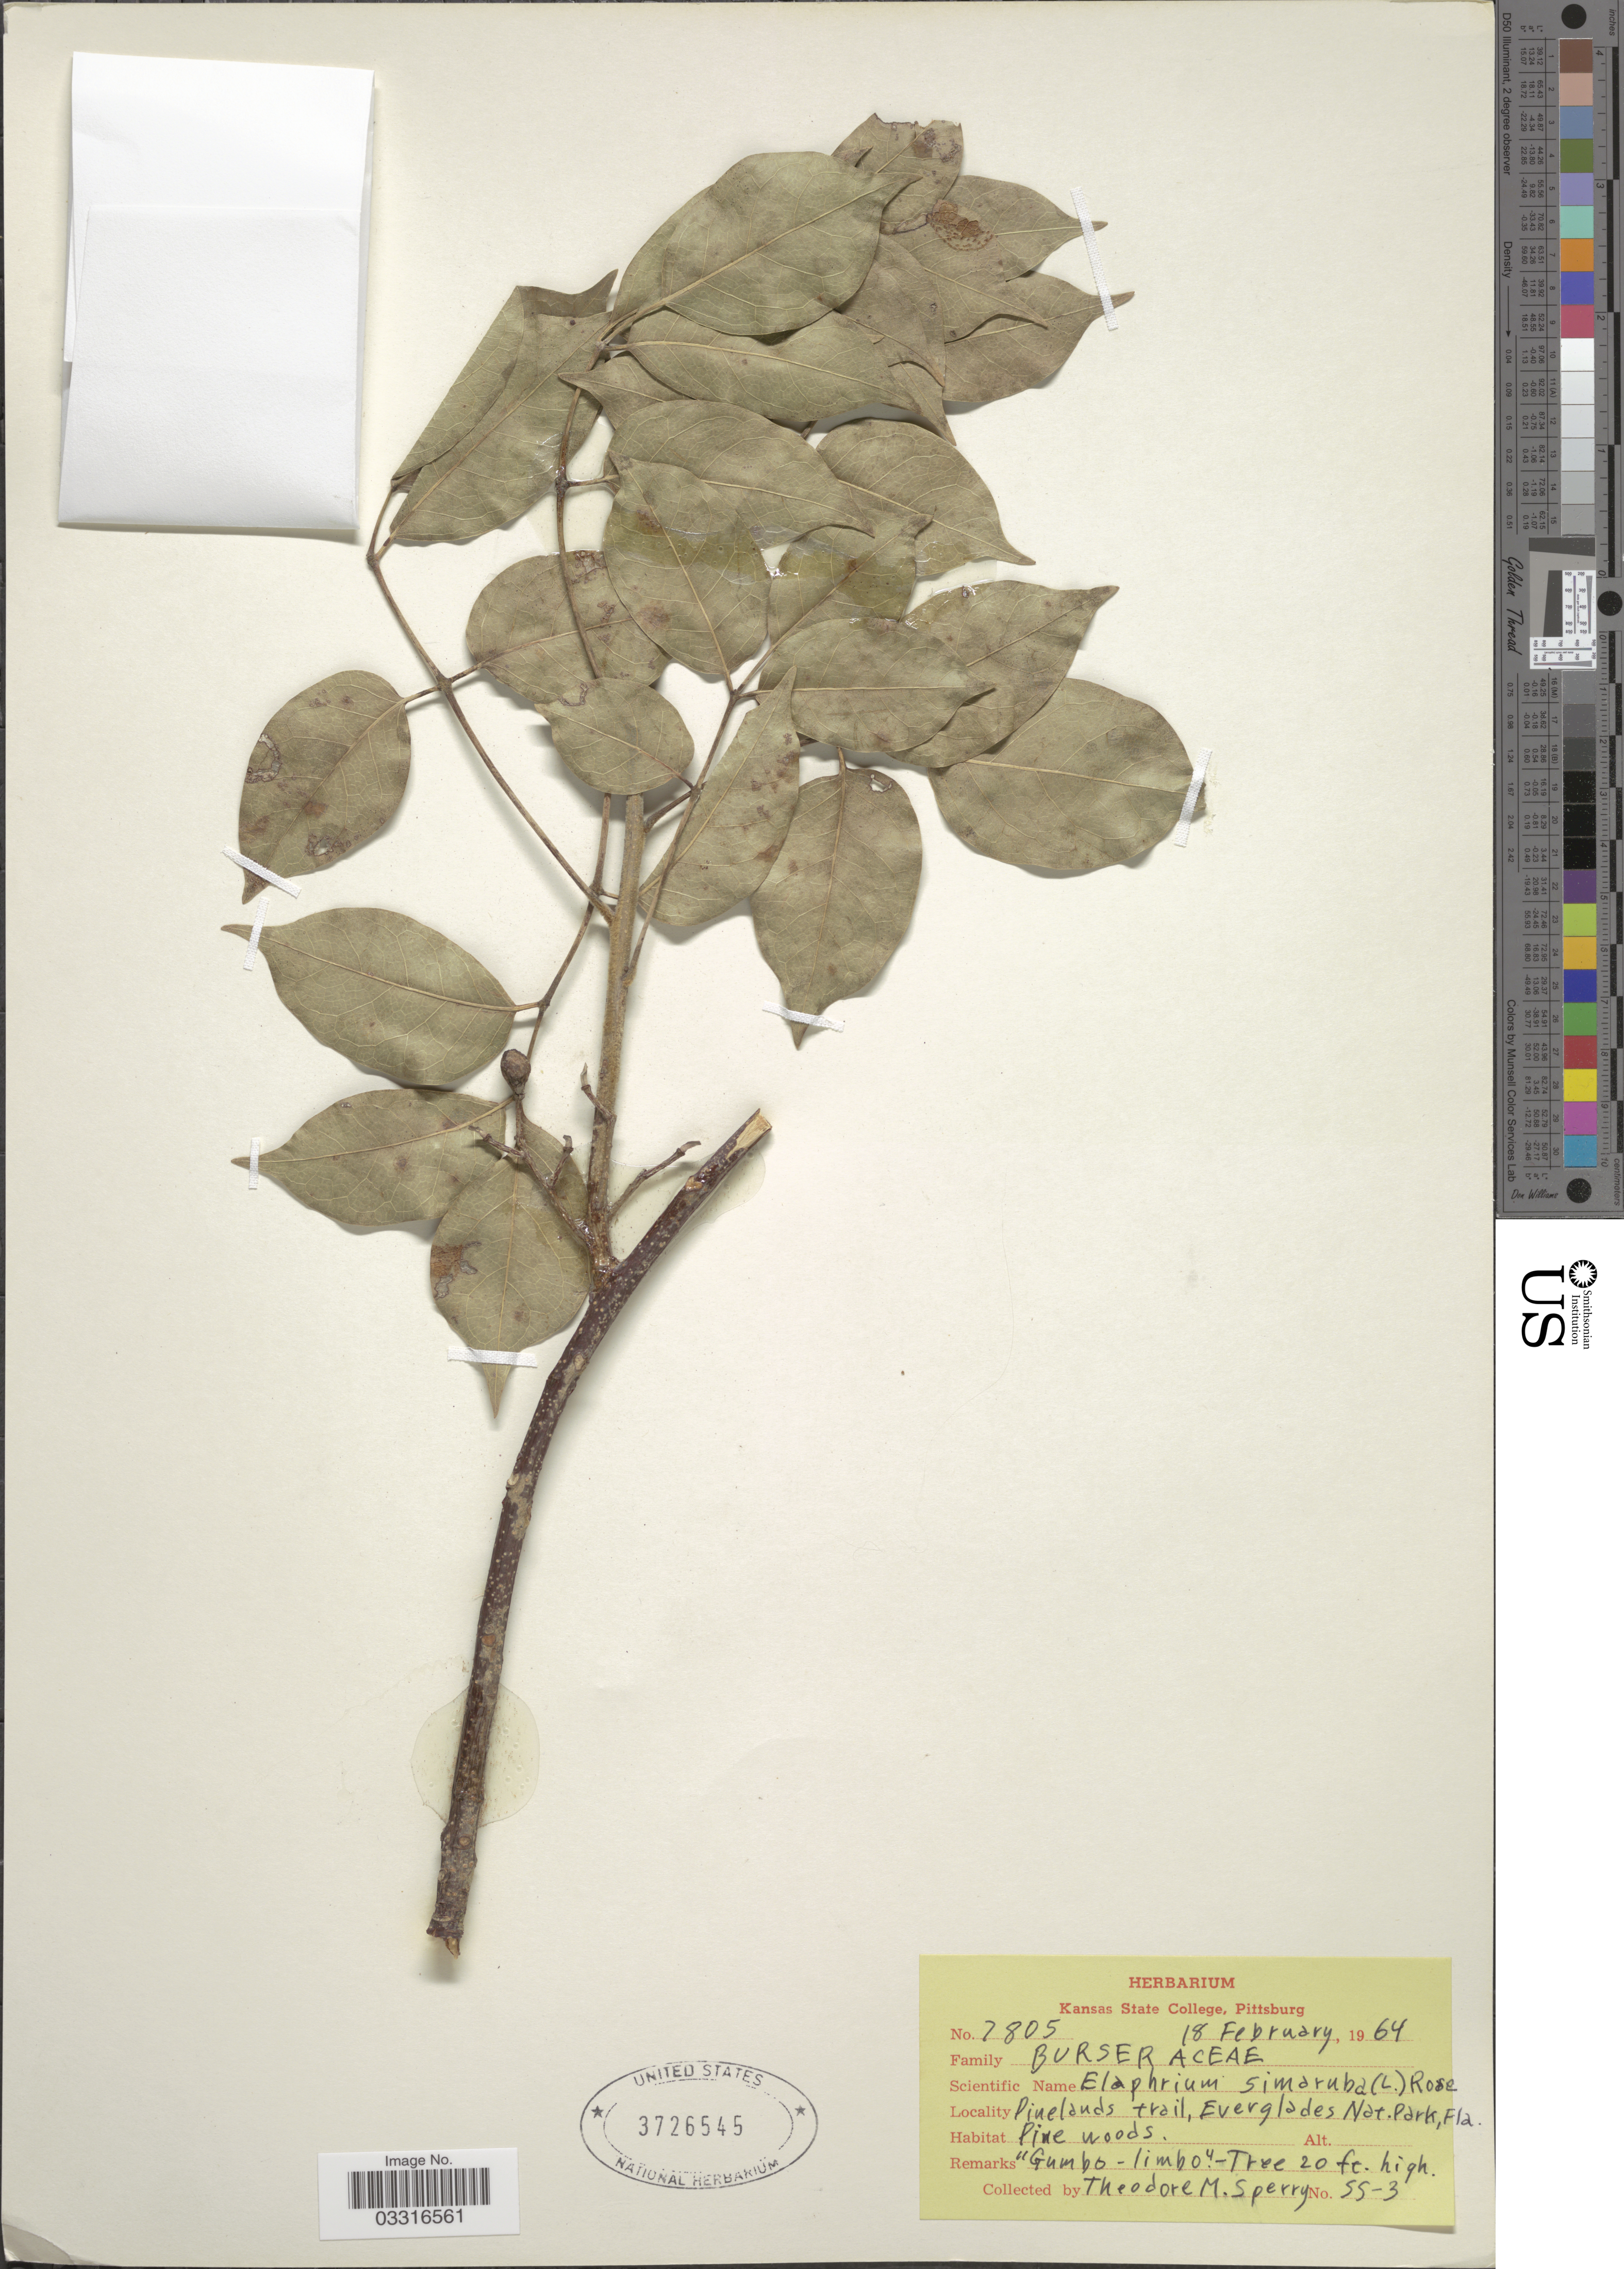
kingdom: Plantae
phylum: Tracheophyta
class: Magnoliopsida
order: Sapindales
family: Burseraceae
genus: Bursera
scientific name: Bursera simaruba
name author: (L.) Sarg.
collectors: T. Sperry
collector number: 55-3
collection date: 1964-02-18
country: United States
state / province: Florida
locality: Pinelands trail, Everglades Nat. Park.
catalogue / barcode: US 3726545